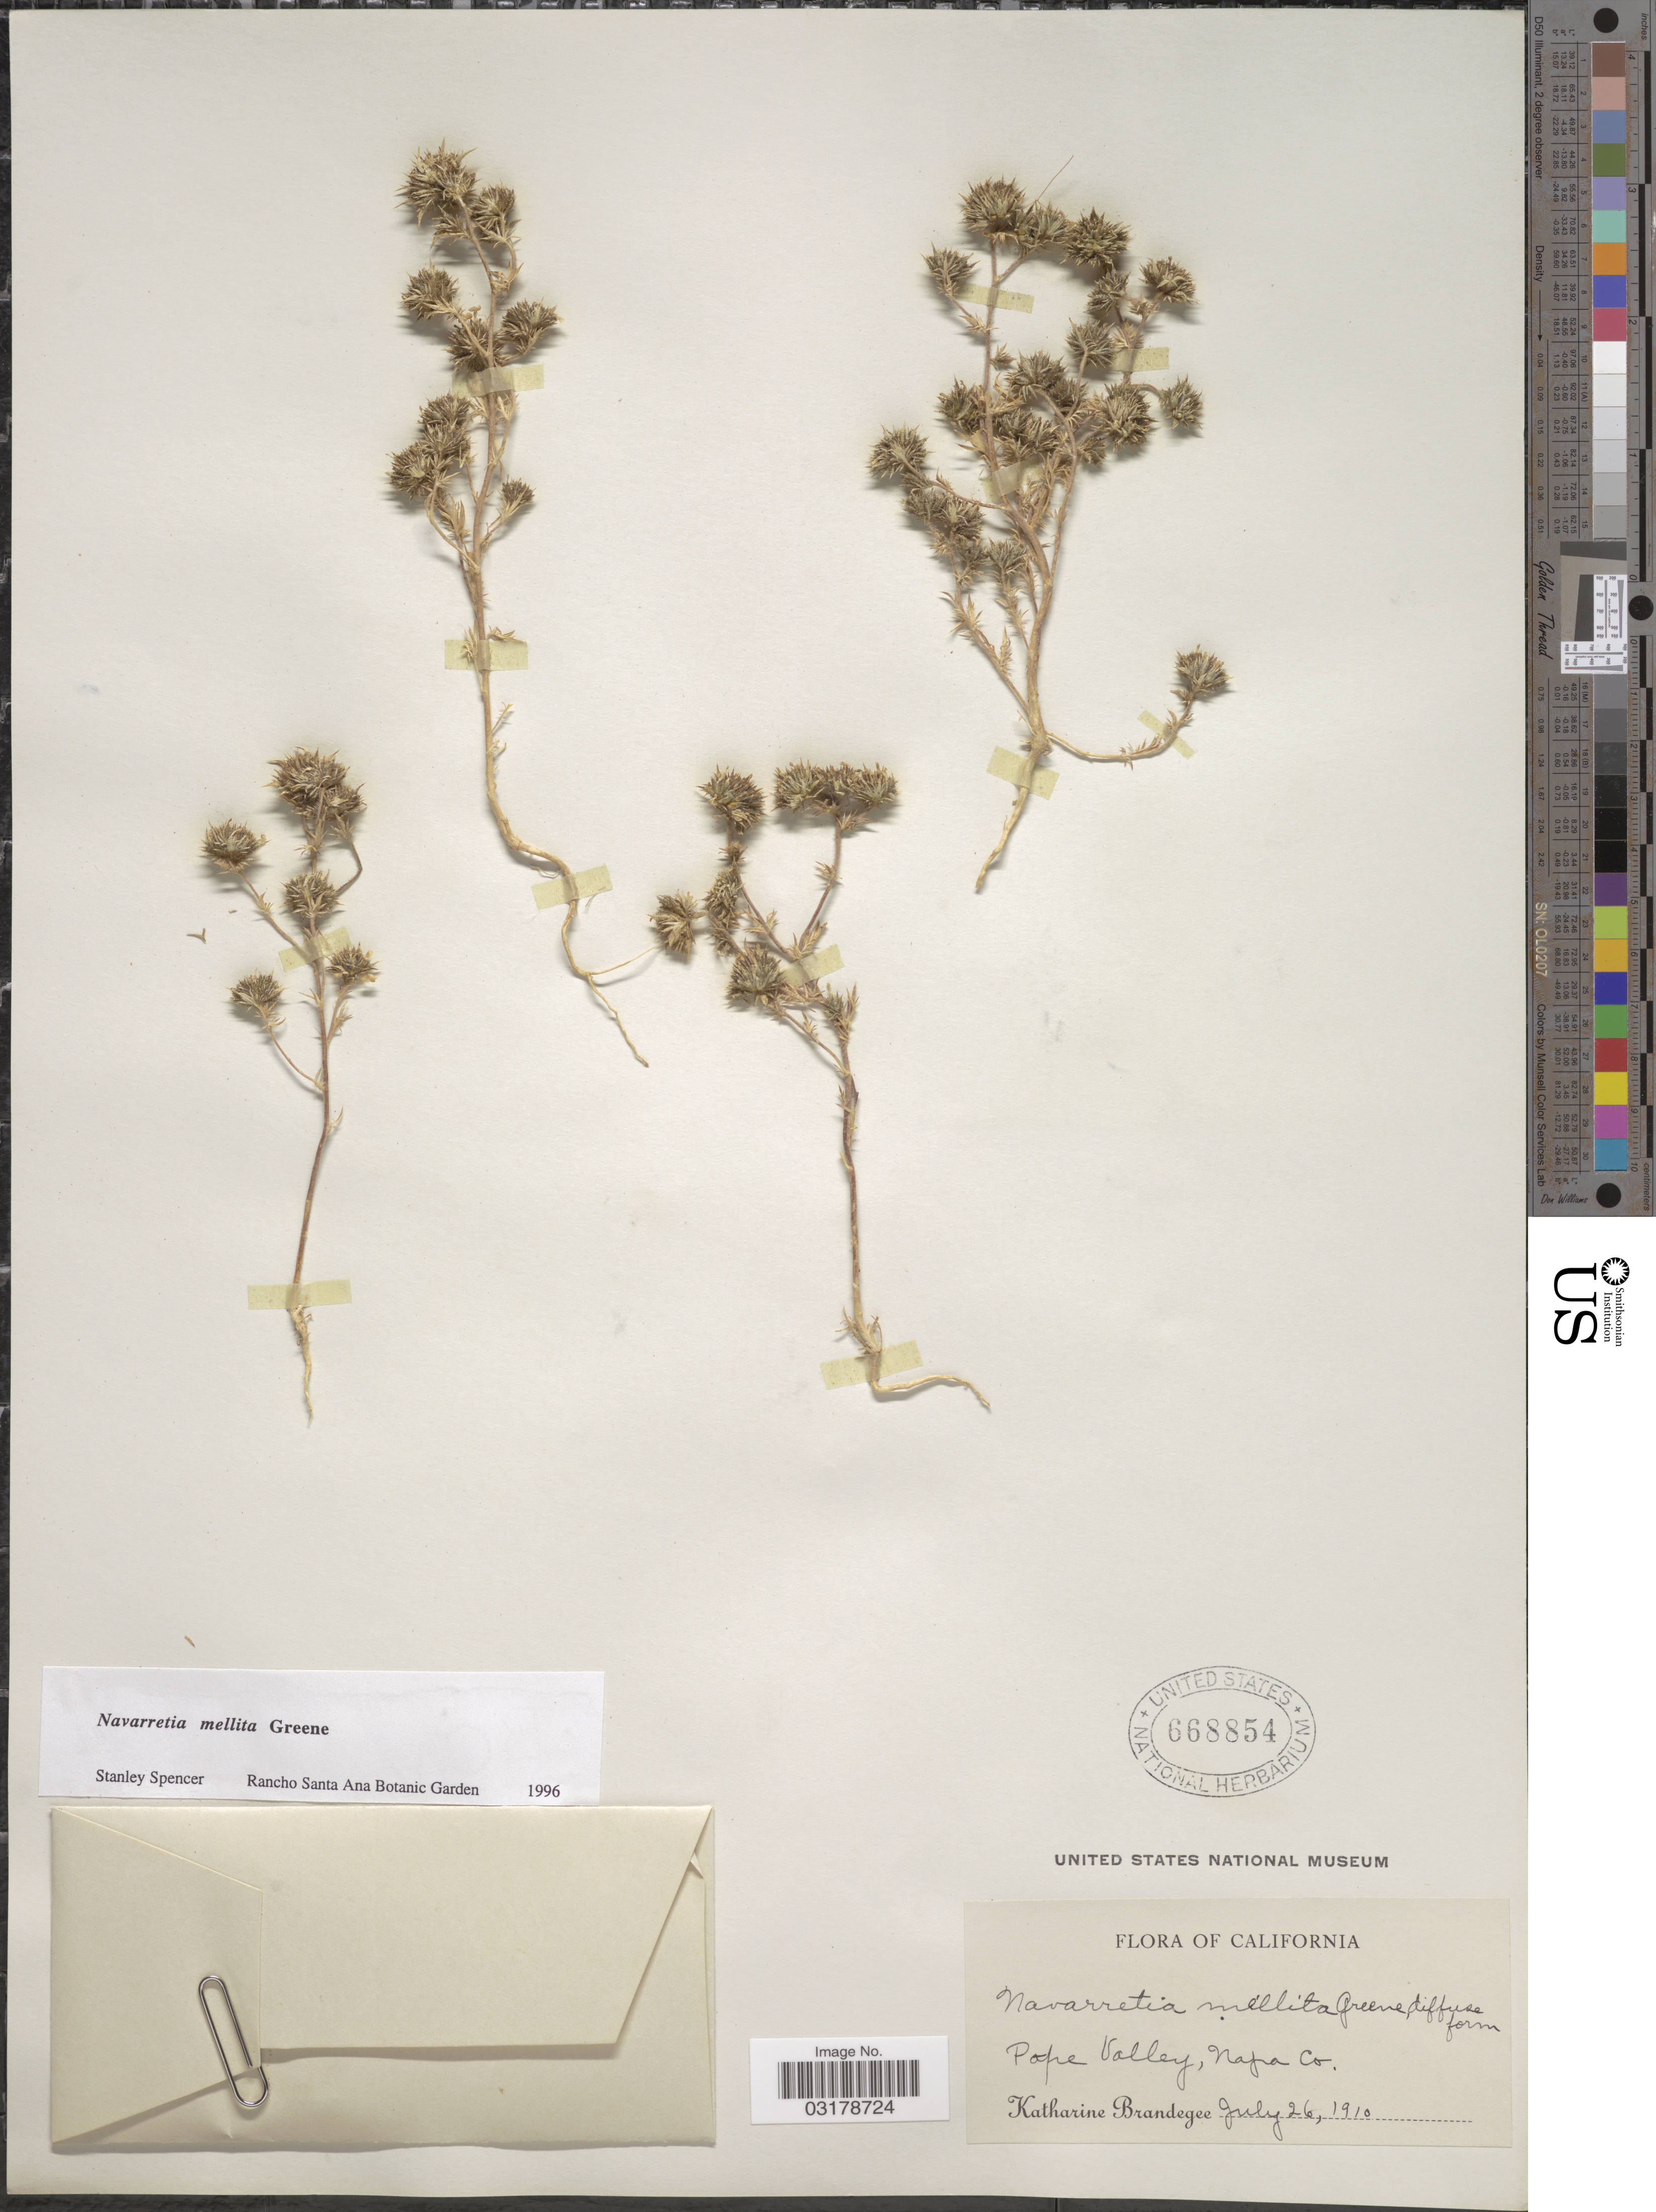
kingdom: Plantae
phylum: Tracheophyta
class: Magnoliopsida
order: Ericales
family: Polemoniaceae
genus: Navarretia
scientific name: Navarretia mellita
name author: Greene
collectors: M. K. Brandegee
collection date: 1910-07-26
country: United States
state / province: California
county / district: Napa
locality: Pope Valley, Napa Co.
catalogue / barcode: US 668854